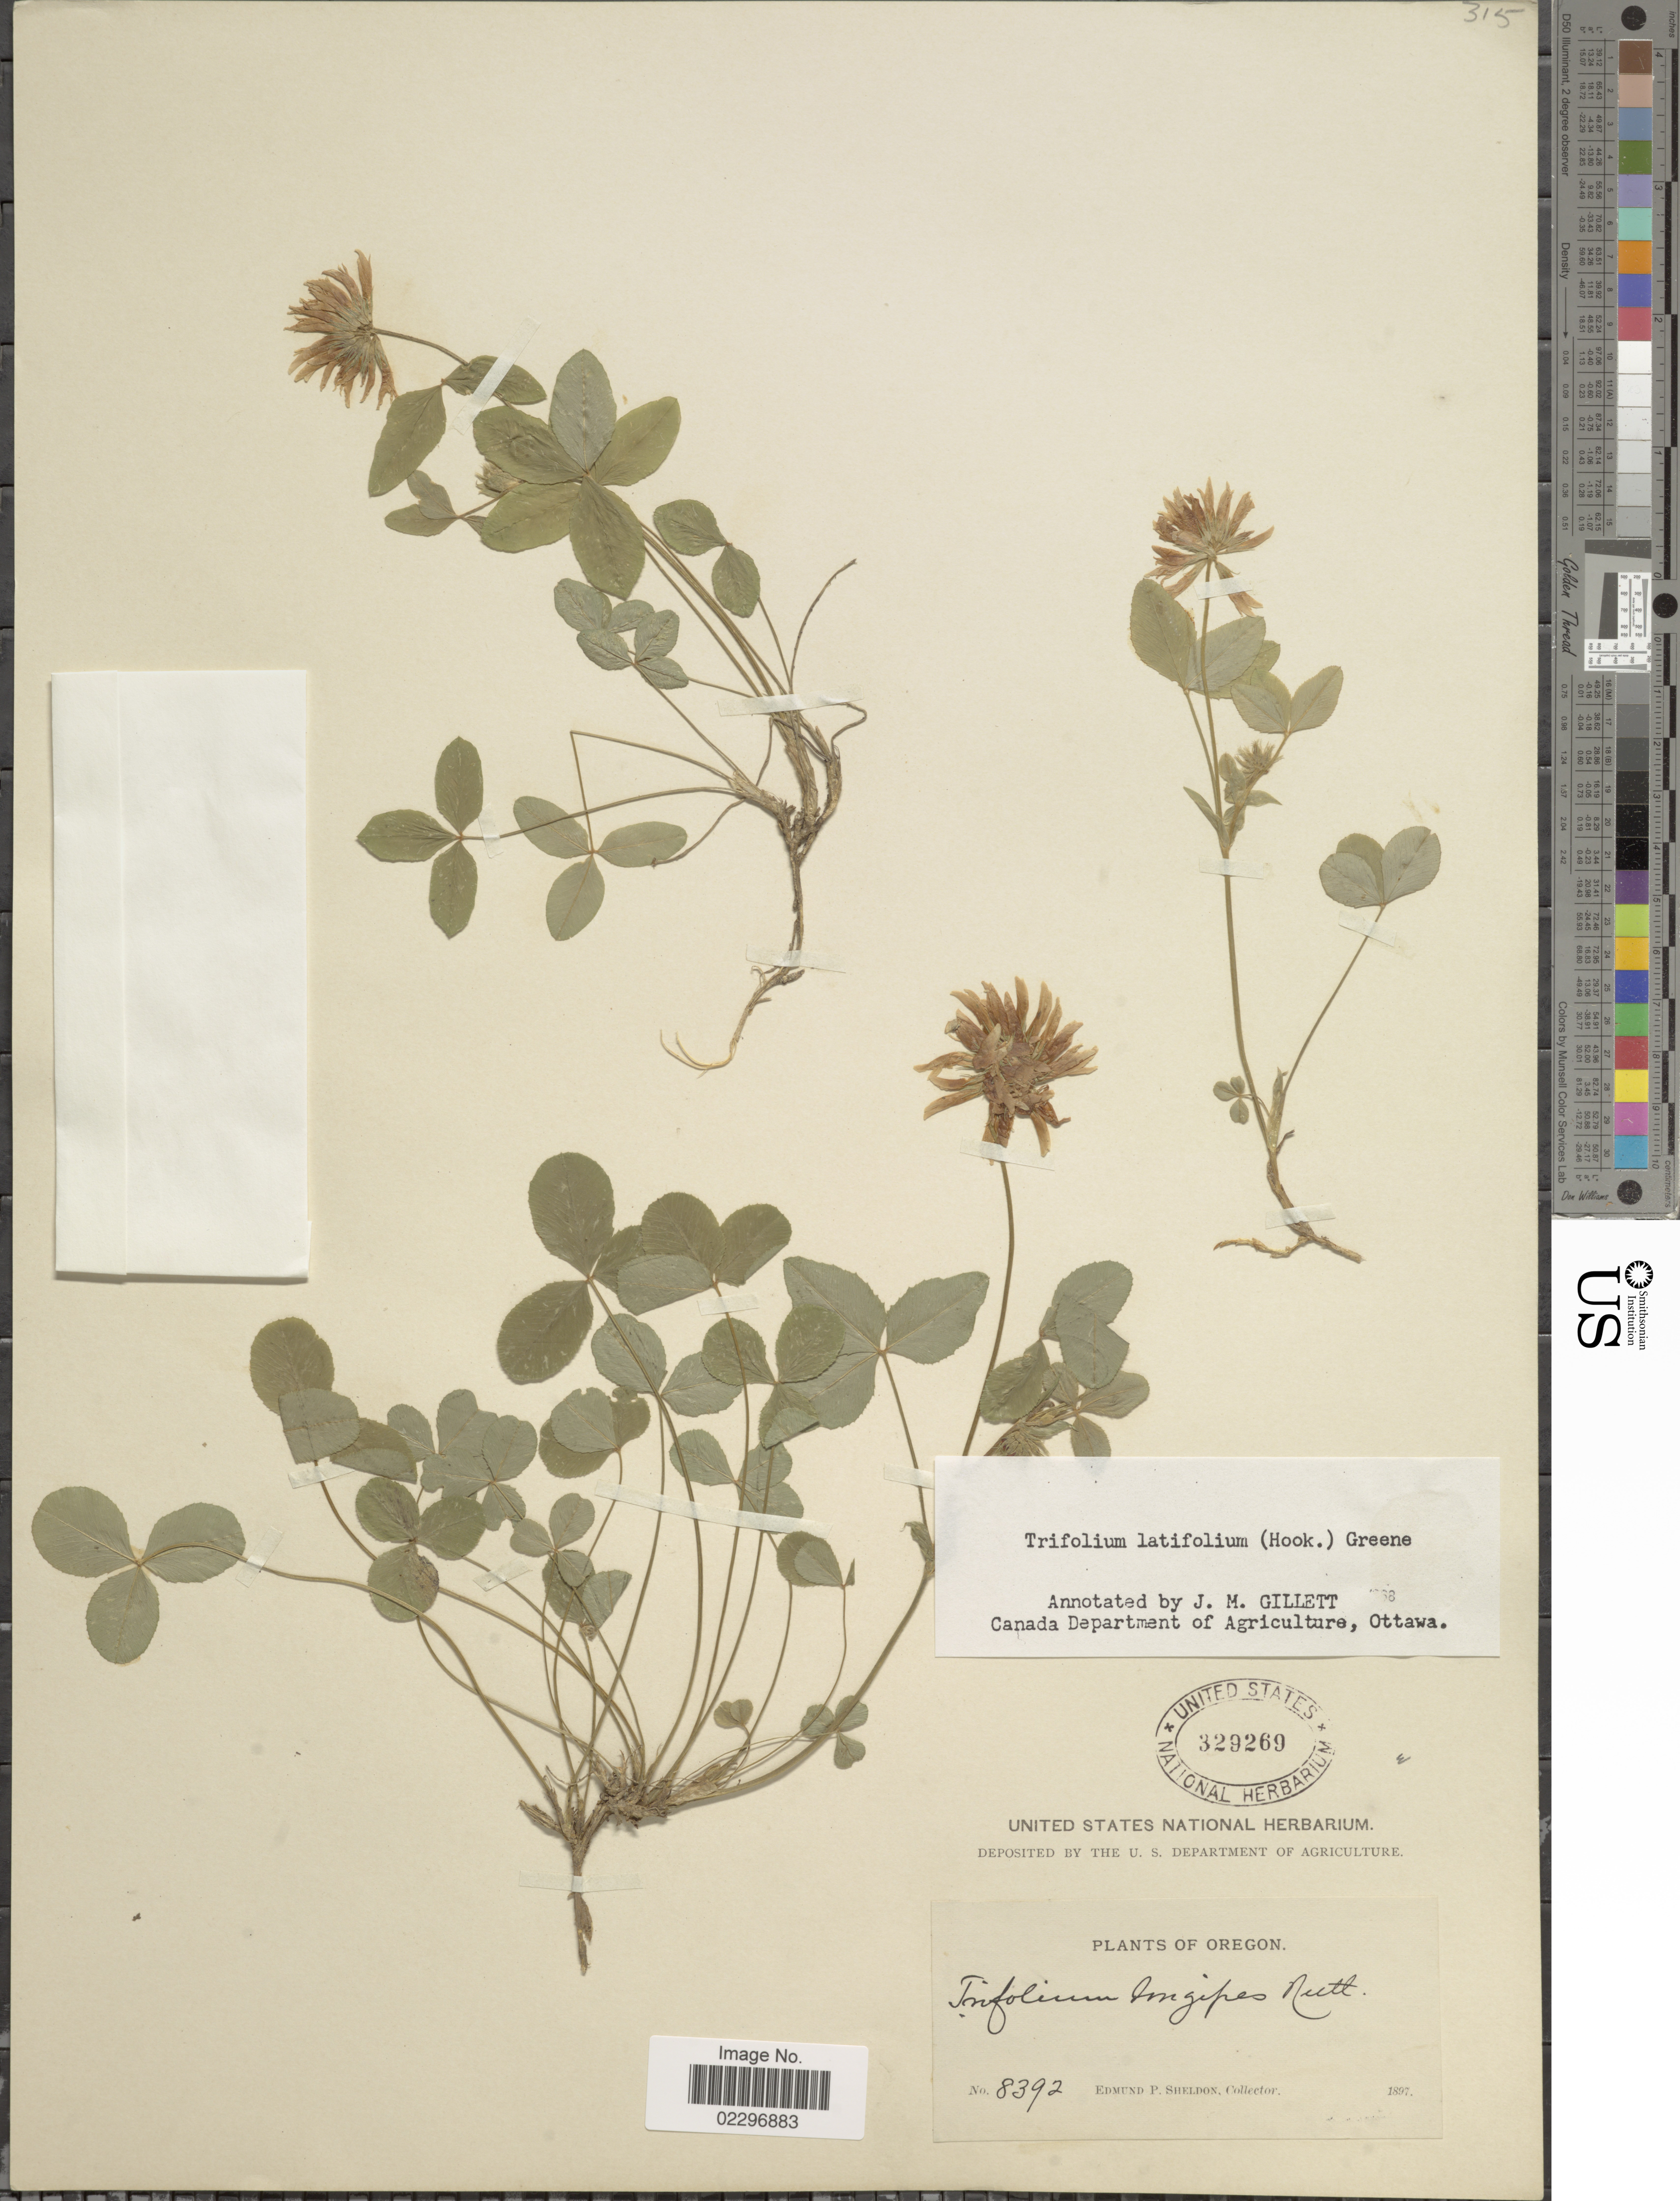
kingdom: Plantae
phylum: Tracheophyta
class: Magnoliopsida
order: Fabales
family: Fabaceae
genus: Trifolium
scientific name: Trifolium latifolium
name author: (Hook.) Greene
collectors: E. P. Sheldon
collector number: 8392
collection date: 1897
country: United States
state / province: Oregon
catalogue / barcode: US 329269